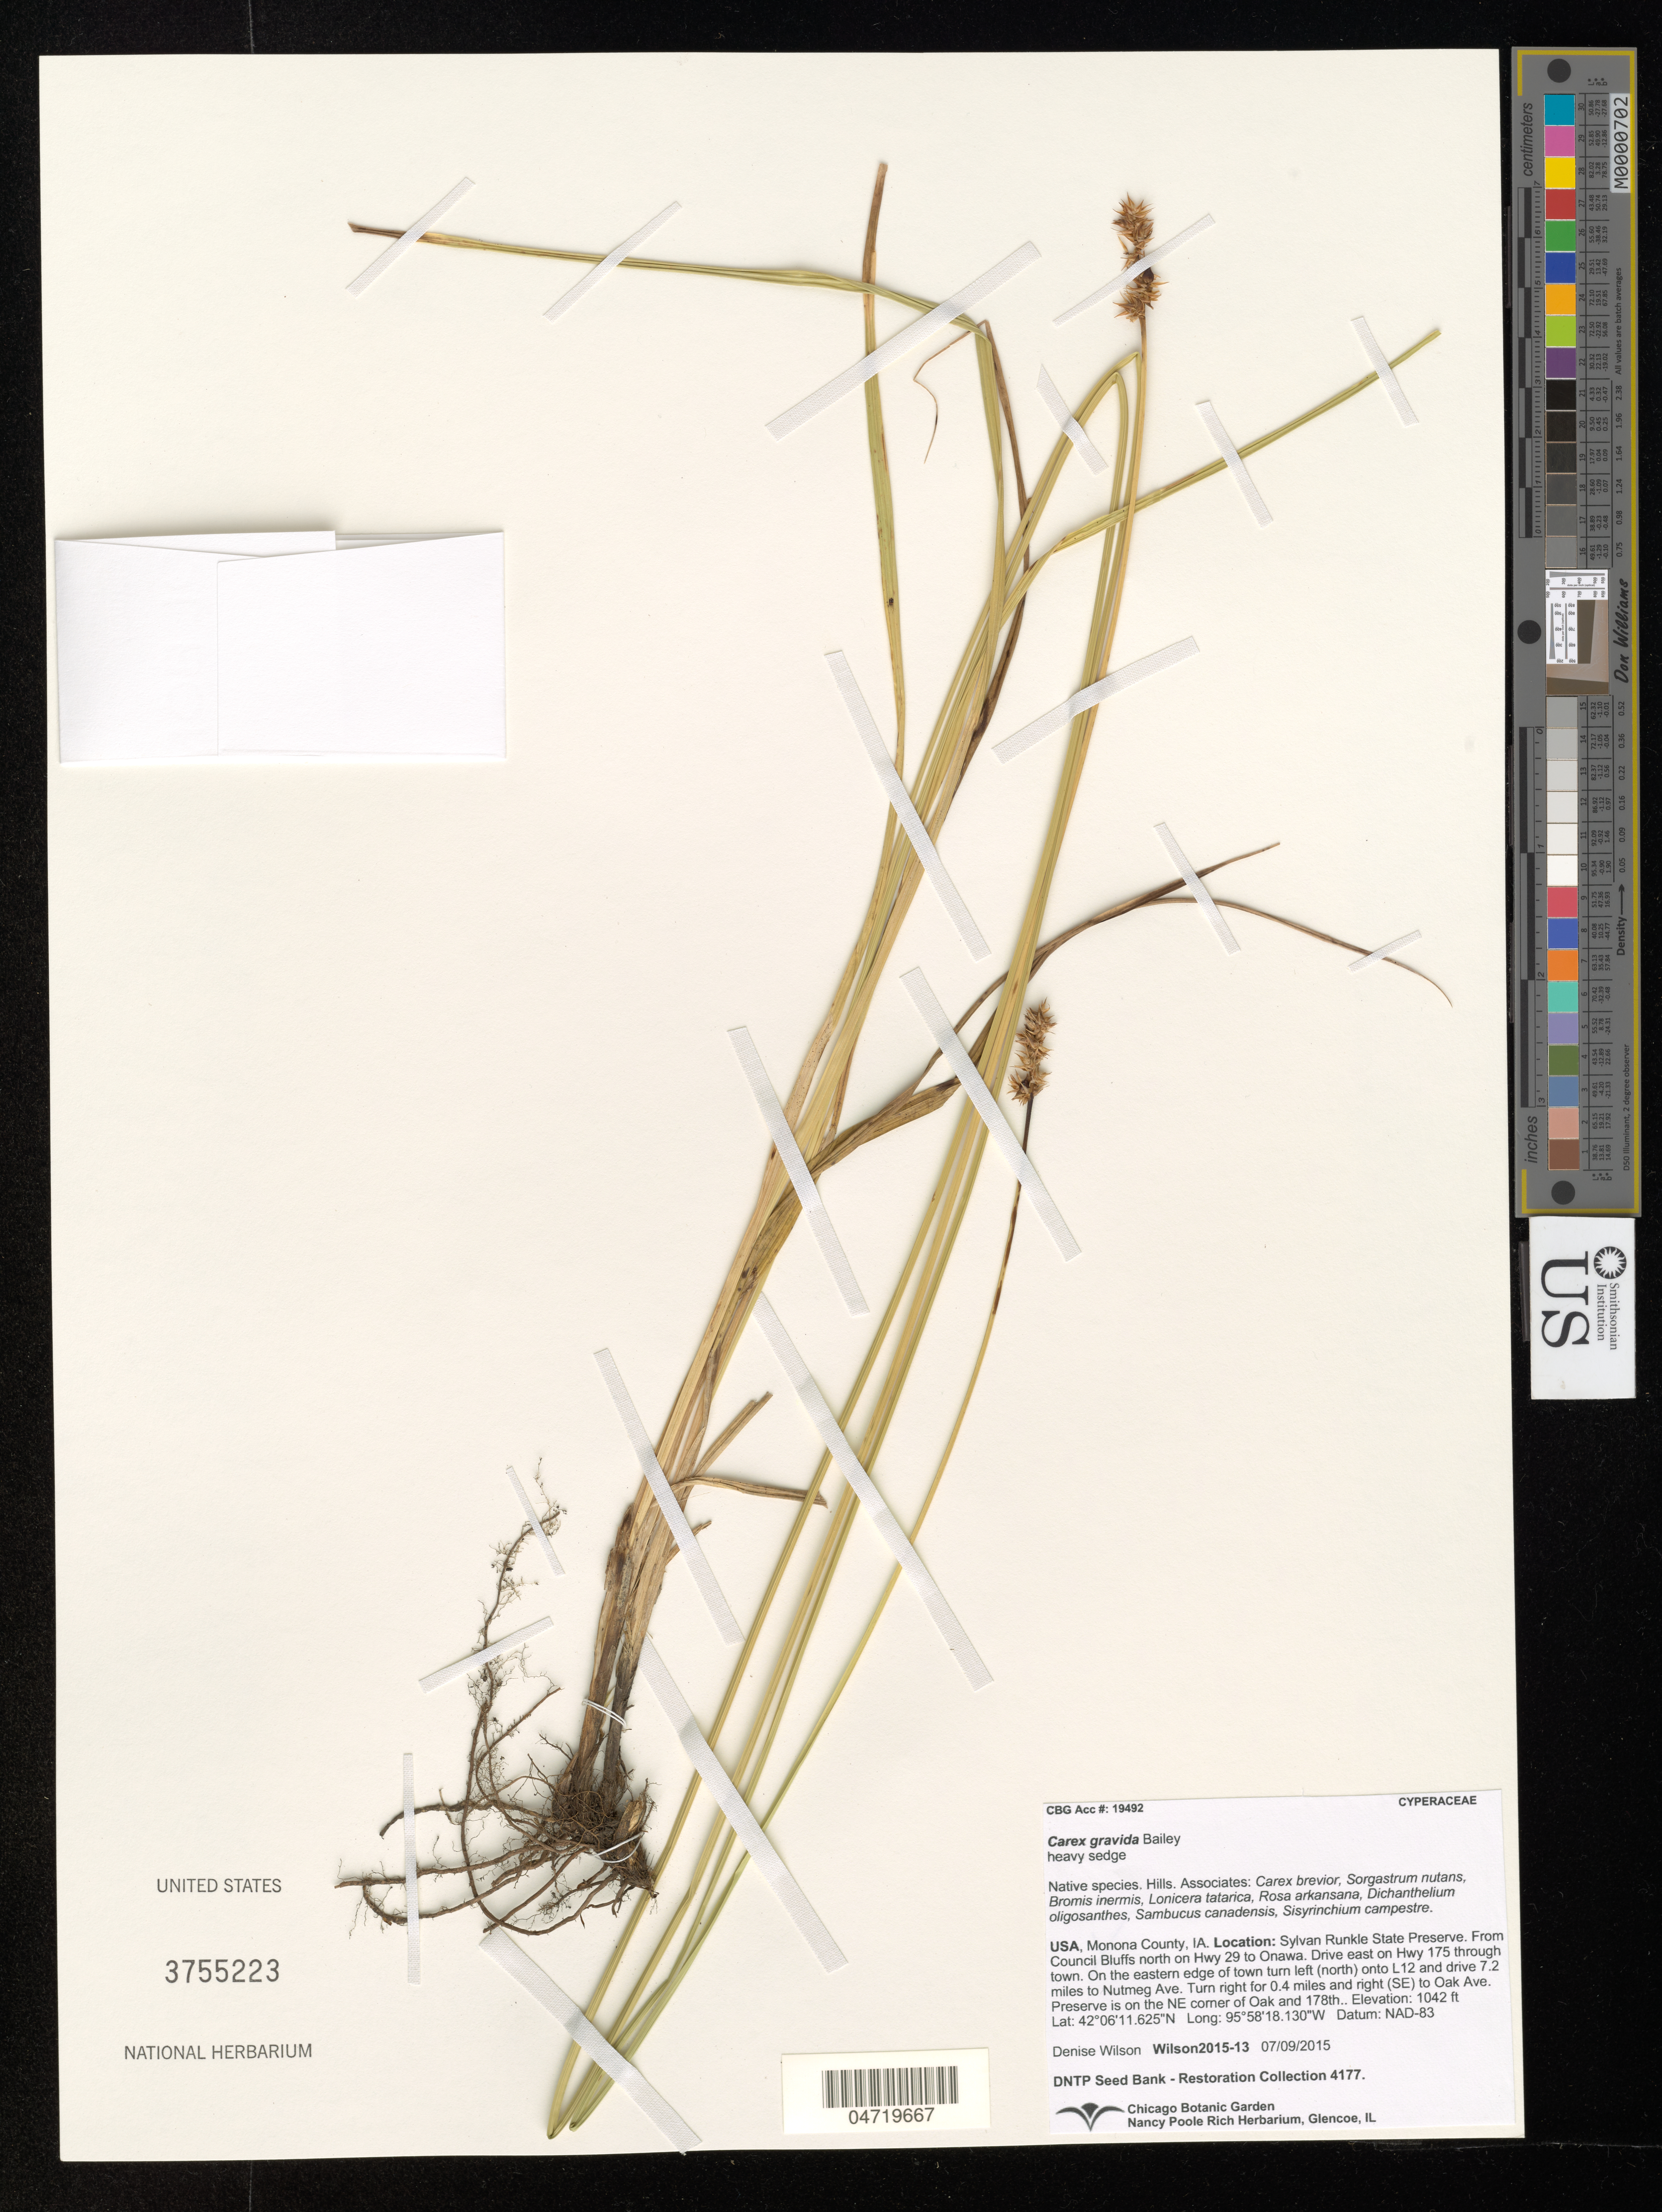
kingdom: Plantae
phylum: Tracheophyta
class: Liliopsida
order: Poales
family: Cyperaceae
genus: Carex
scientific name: Carex gravida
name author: L.H. Bailey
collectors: D. Wilson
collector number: Wilson2015-13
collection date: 2015-07-09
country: United States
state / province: Iowa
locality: Monona County, IA. Sylvan Runkle State Preserve. From Council Bluffs north on Hwy 29 to Onawa. Drive east on Hwy 175 through town. On the eastern edge of town turn left (north) onto L12 and drive 7.2 miles to Nutmeg Ave. Turn right for 0.4 miles and right (SE) to Oak Ave. Preserve is on the NE corner of Oak and 178th.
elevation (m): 318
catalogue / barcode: US 3755223